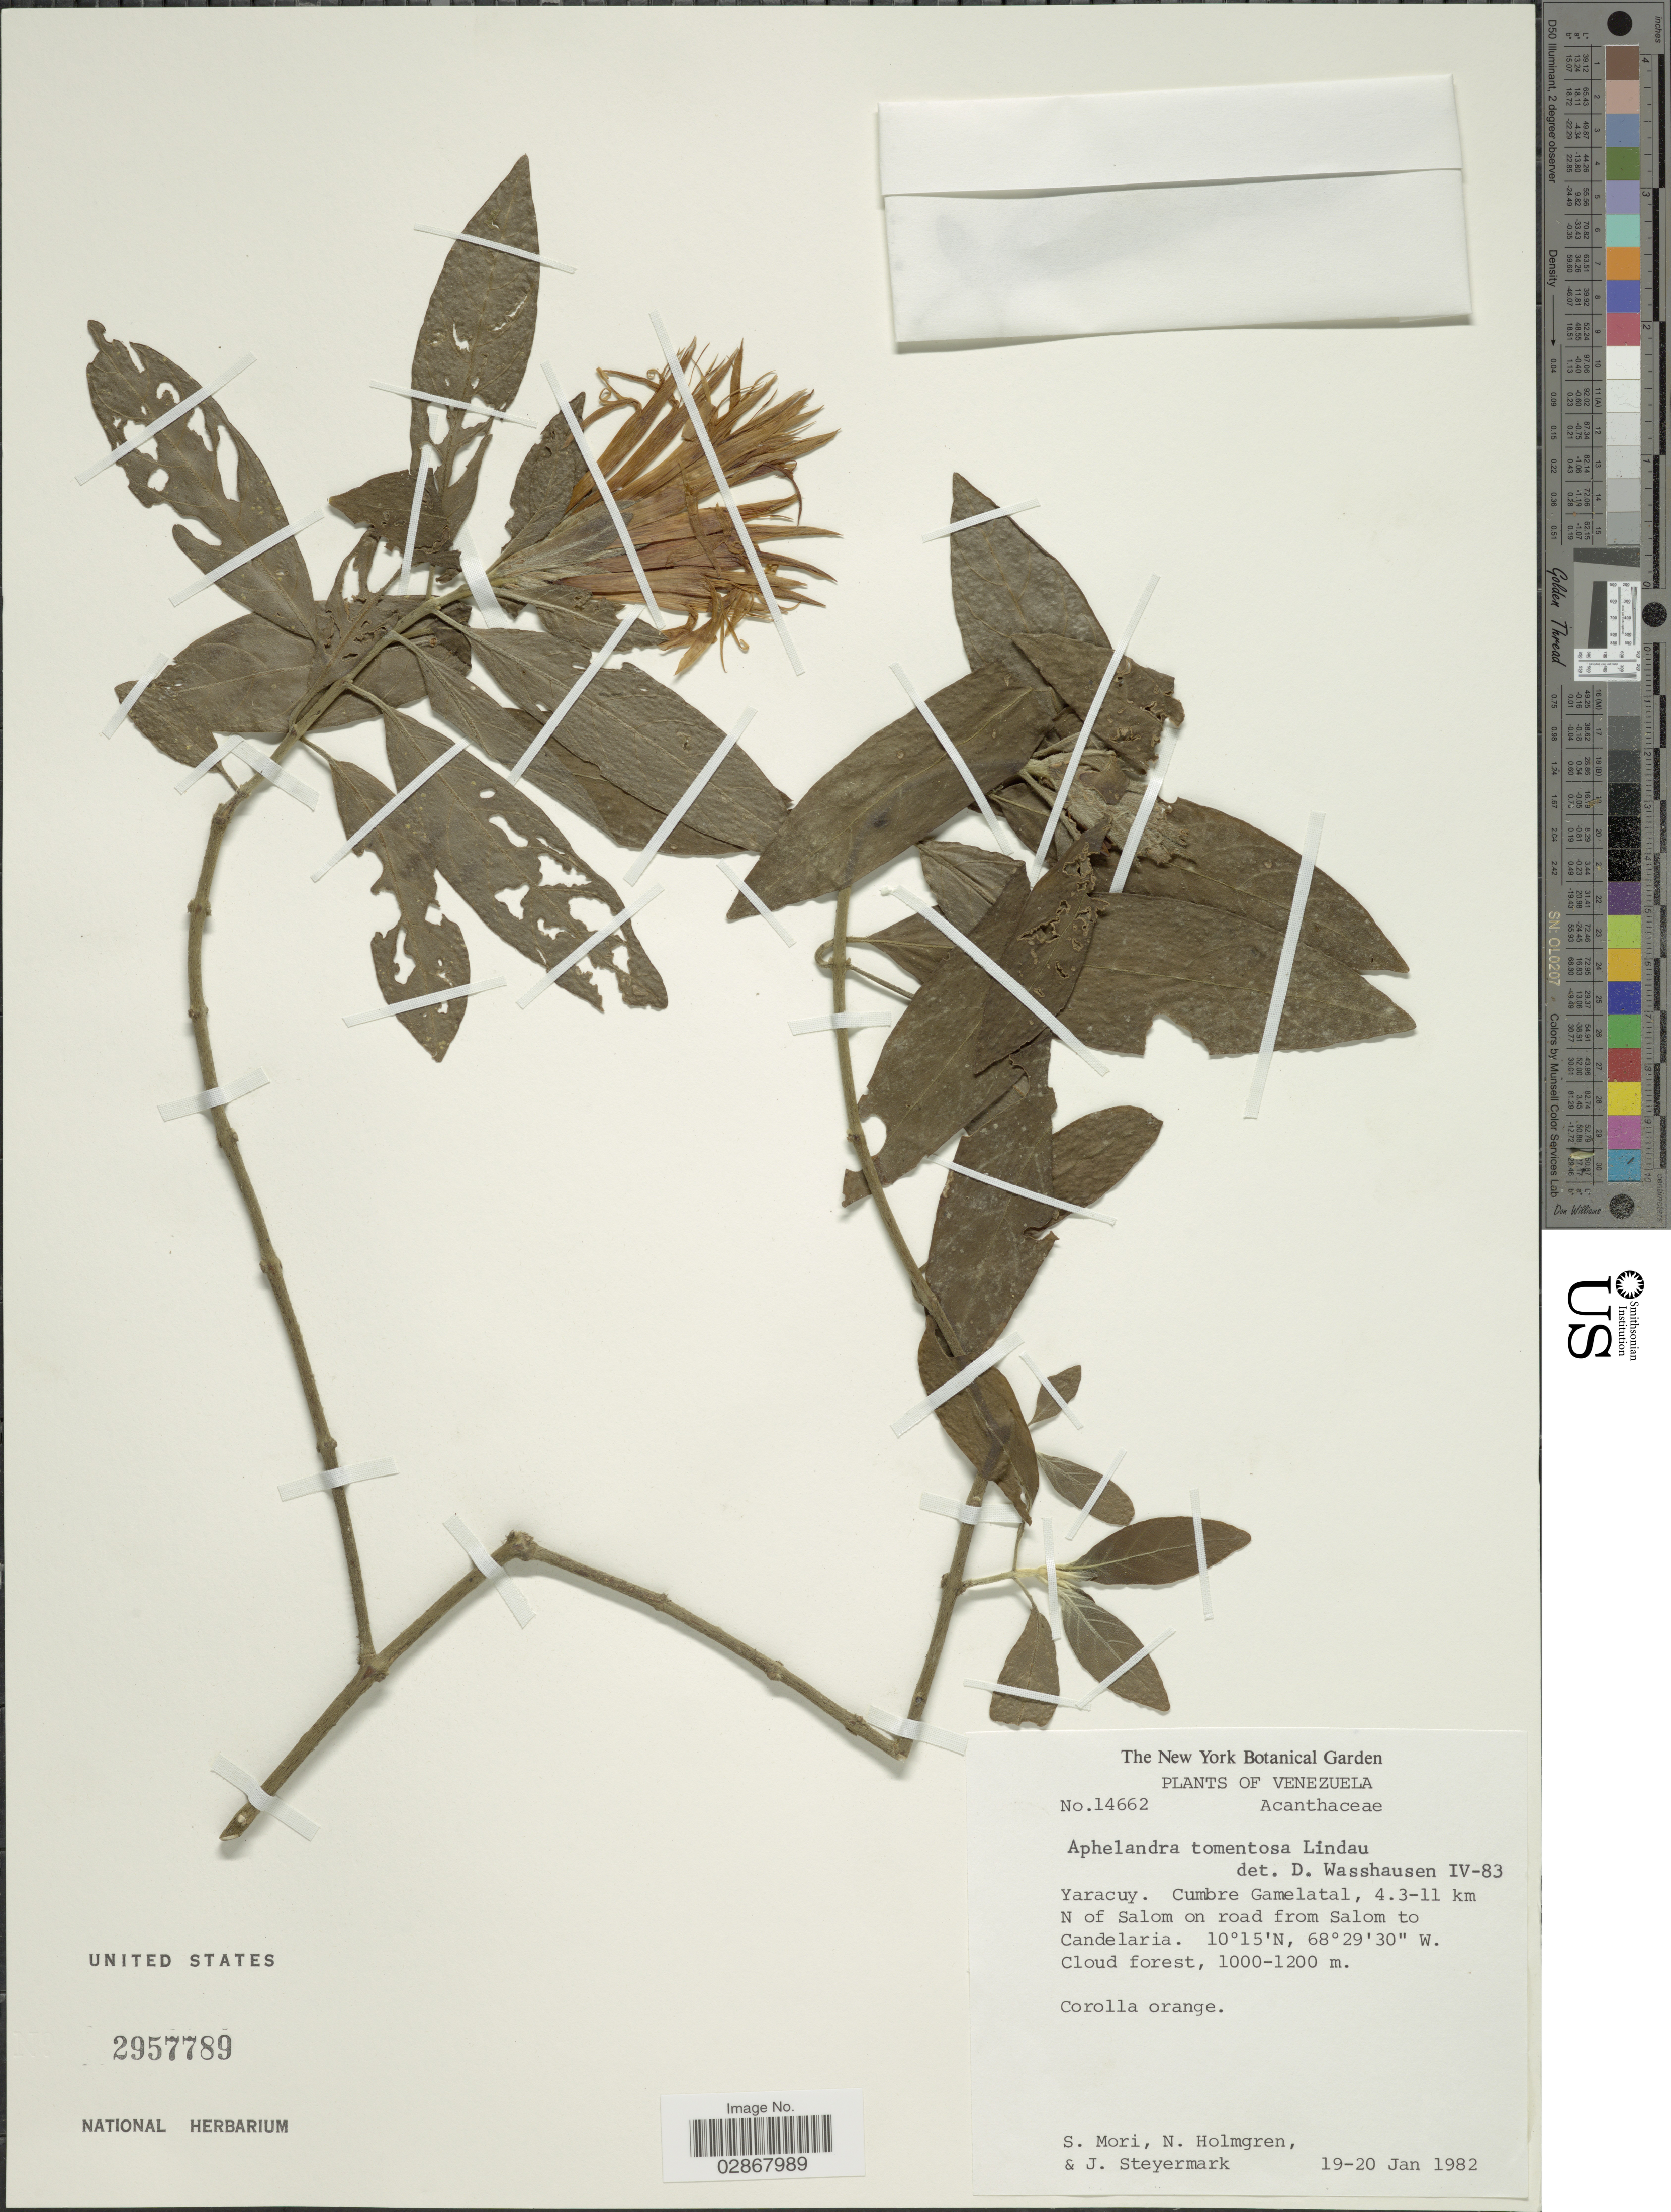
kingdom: Plantae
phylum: Tracheophyta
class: Magnoliopsida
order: Lamiales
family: Acanthaceae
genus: Aphelandra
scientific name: Aphelandra tomentosa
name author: Lindau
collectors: S. Mori, N. H. Holmgren & J. Steyermark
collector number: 14662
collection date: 1982-01-19/1982-01-20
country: Venezuela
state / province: Yaracuy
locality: Cumbre Gamelatal, 4.3-11 km N of Salom on road from Salom to Candelaria.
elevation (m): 1000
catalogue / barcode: US 2957789